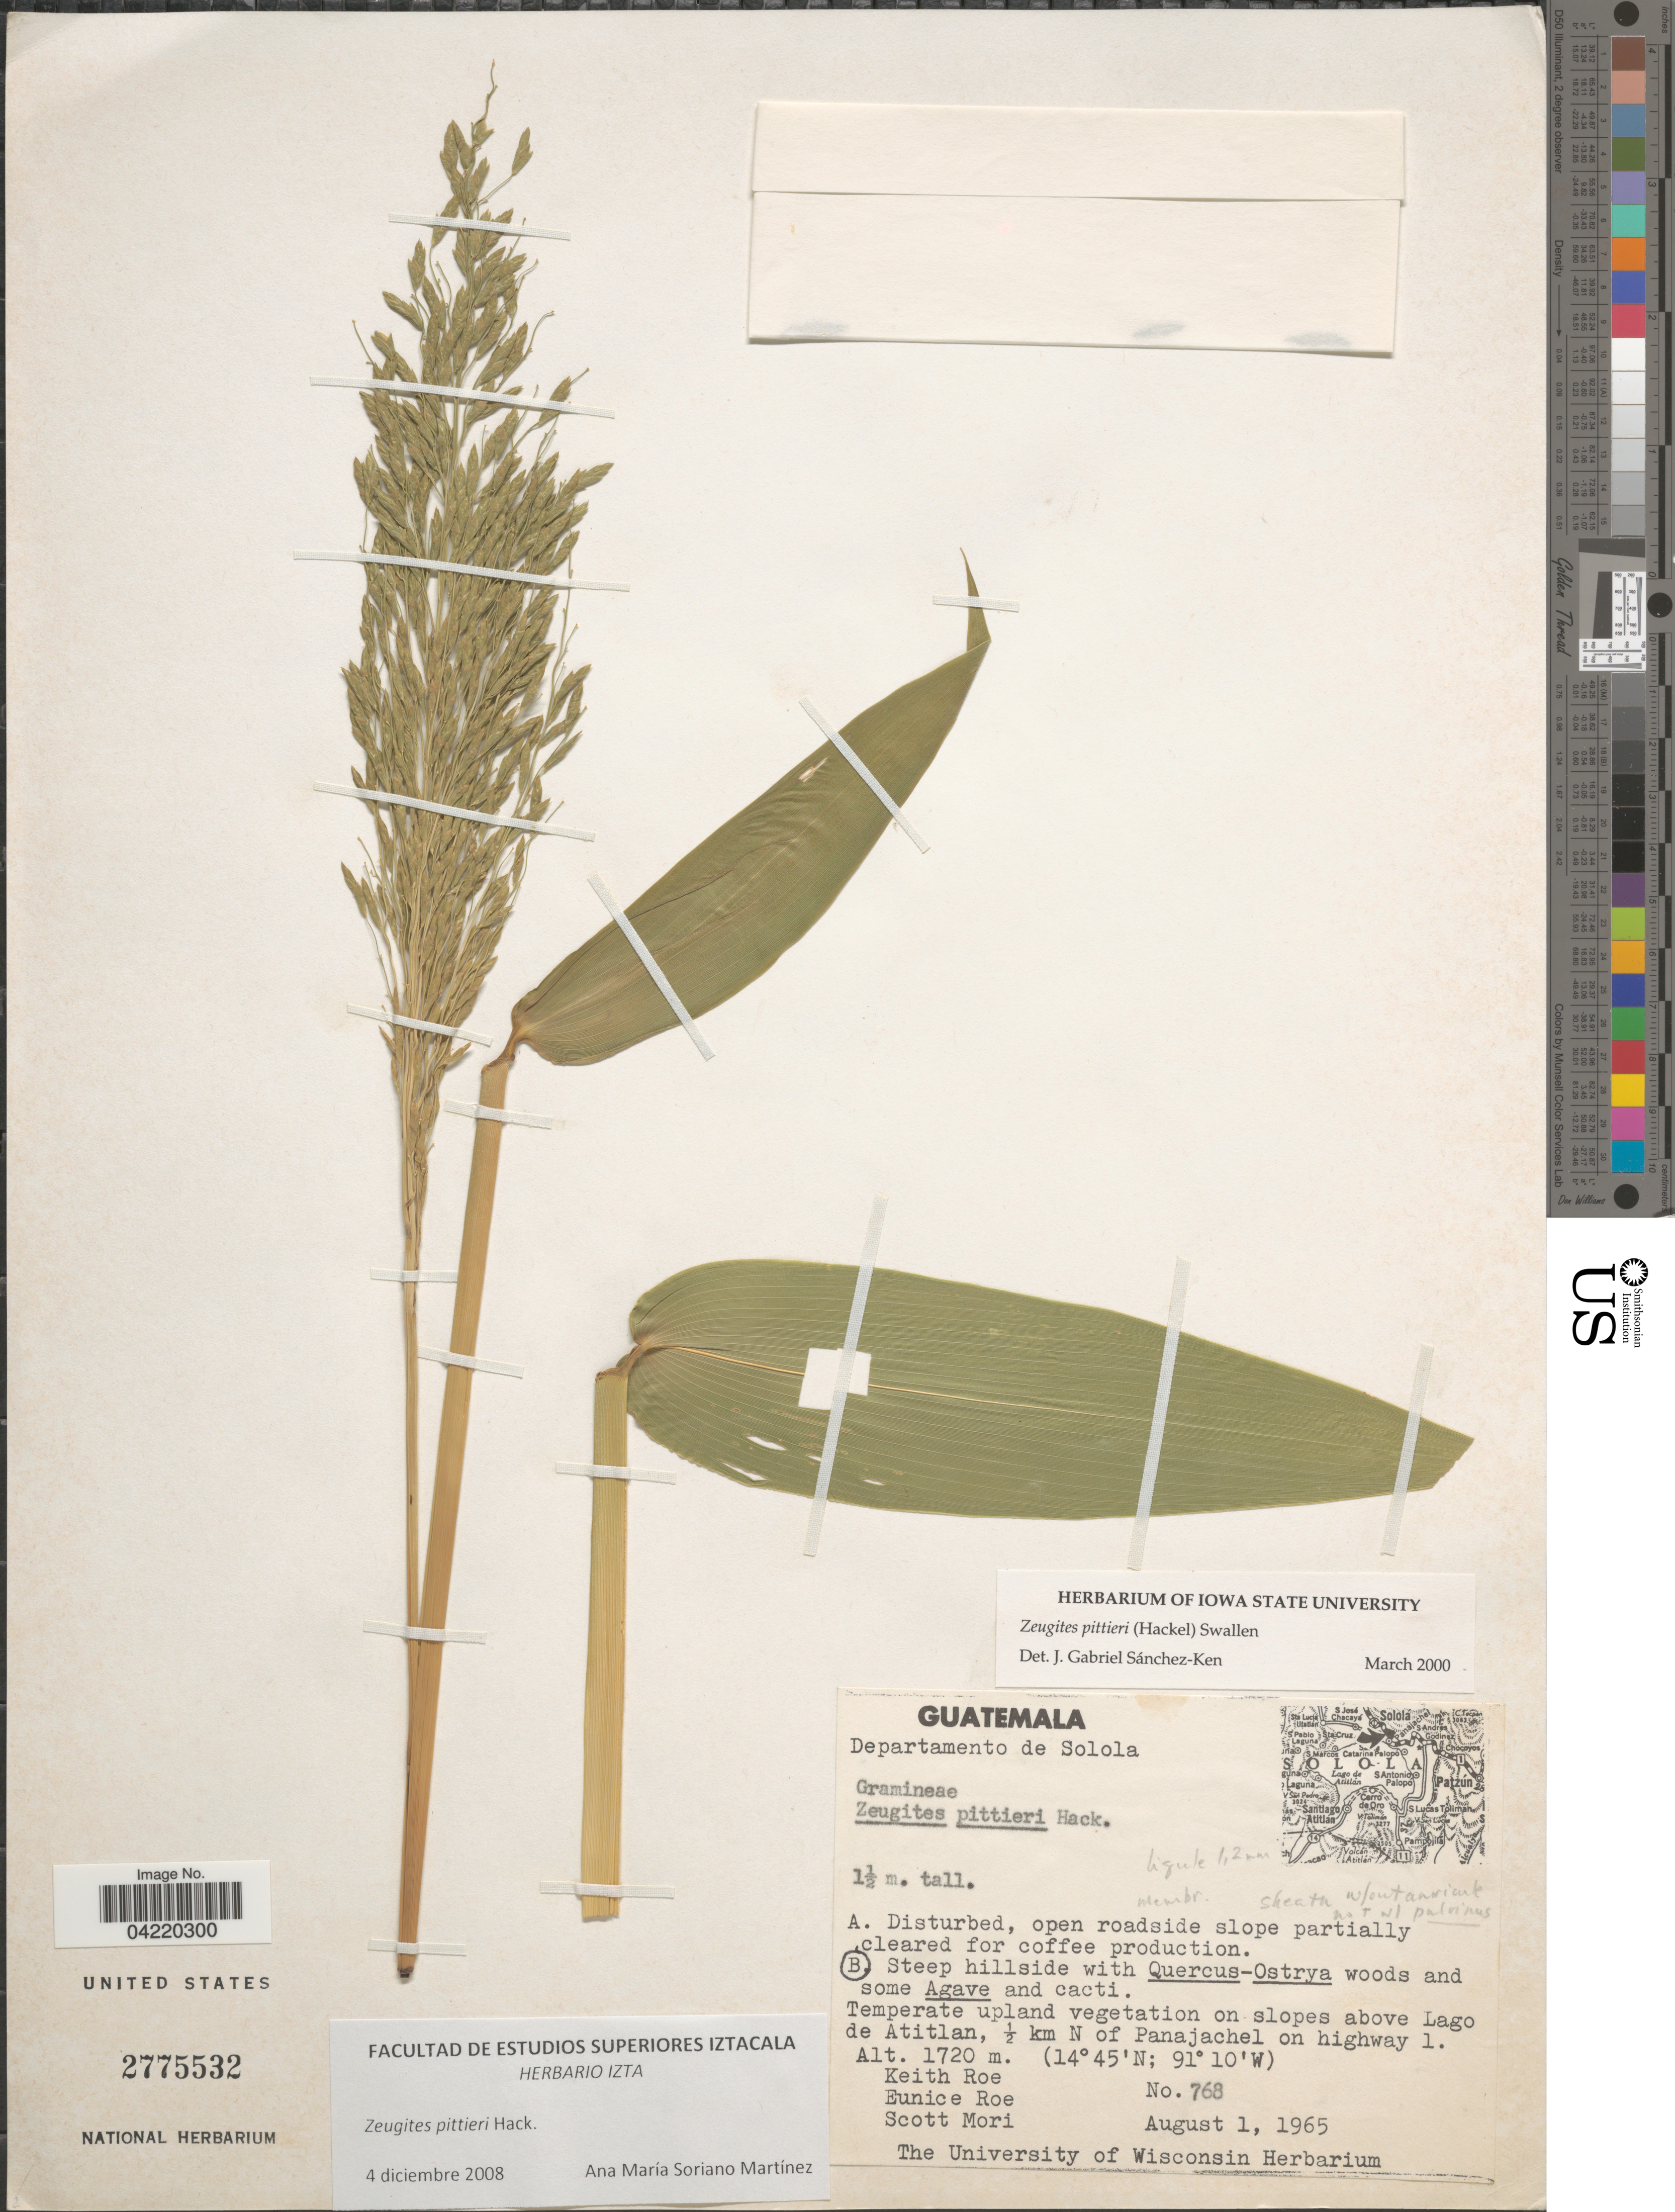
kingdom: Plantae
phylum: Tracheophyta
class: Liliopsida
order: Poales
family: Poaceae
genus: Zeugites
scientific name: Zeugites pittieri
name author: Hack.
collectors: K. E. Roe, E. Roe & S. Mori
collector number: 768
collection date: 1965-08-01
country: Guatemala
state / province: Solola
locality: Departamento de Solola. Temperate upland vegetation on slopes above Lago de Atitlan, ½ km N of Panajachel on highway 1.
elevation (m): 1720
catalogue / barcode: US 2775532